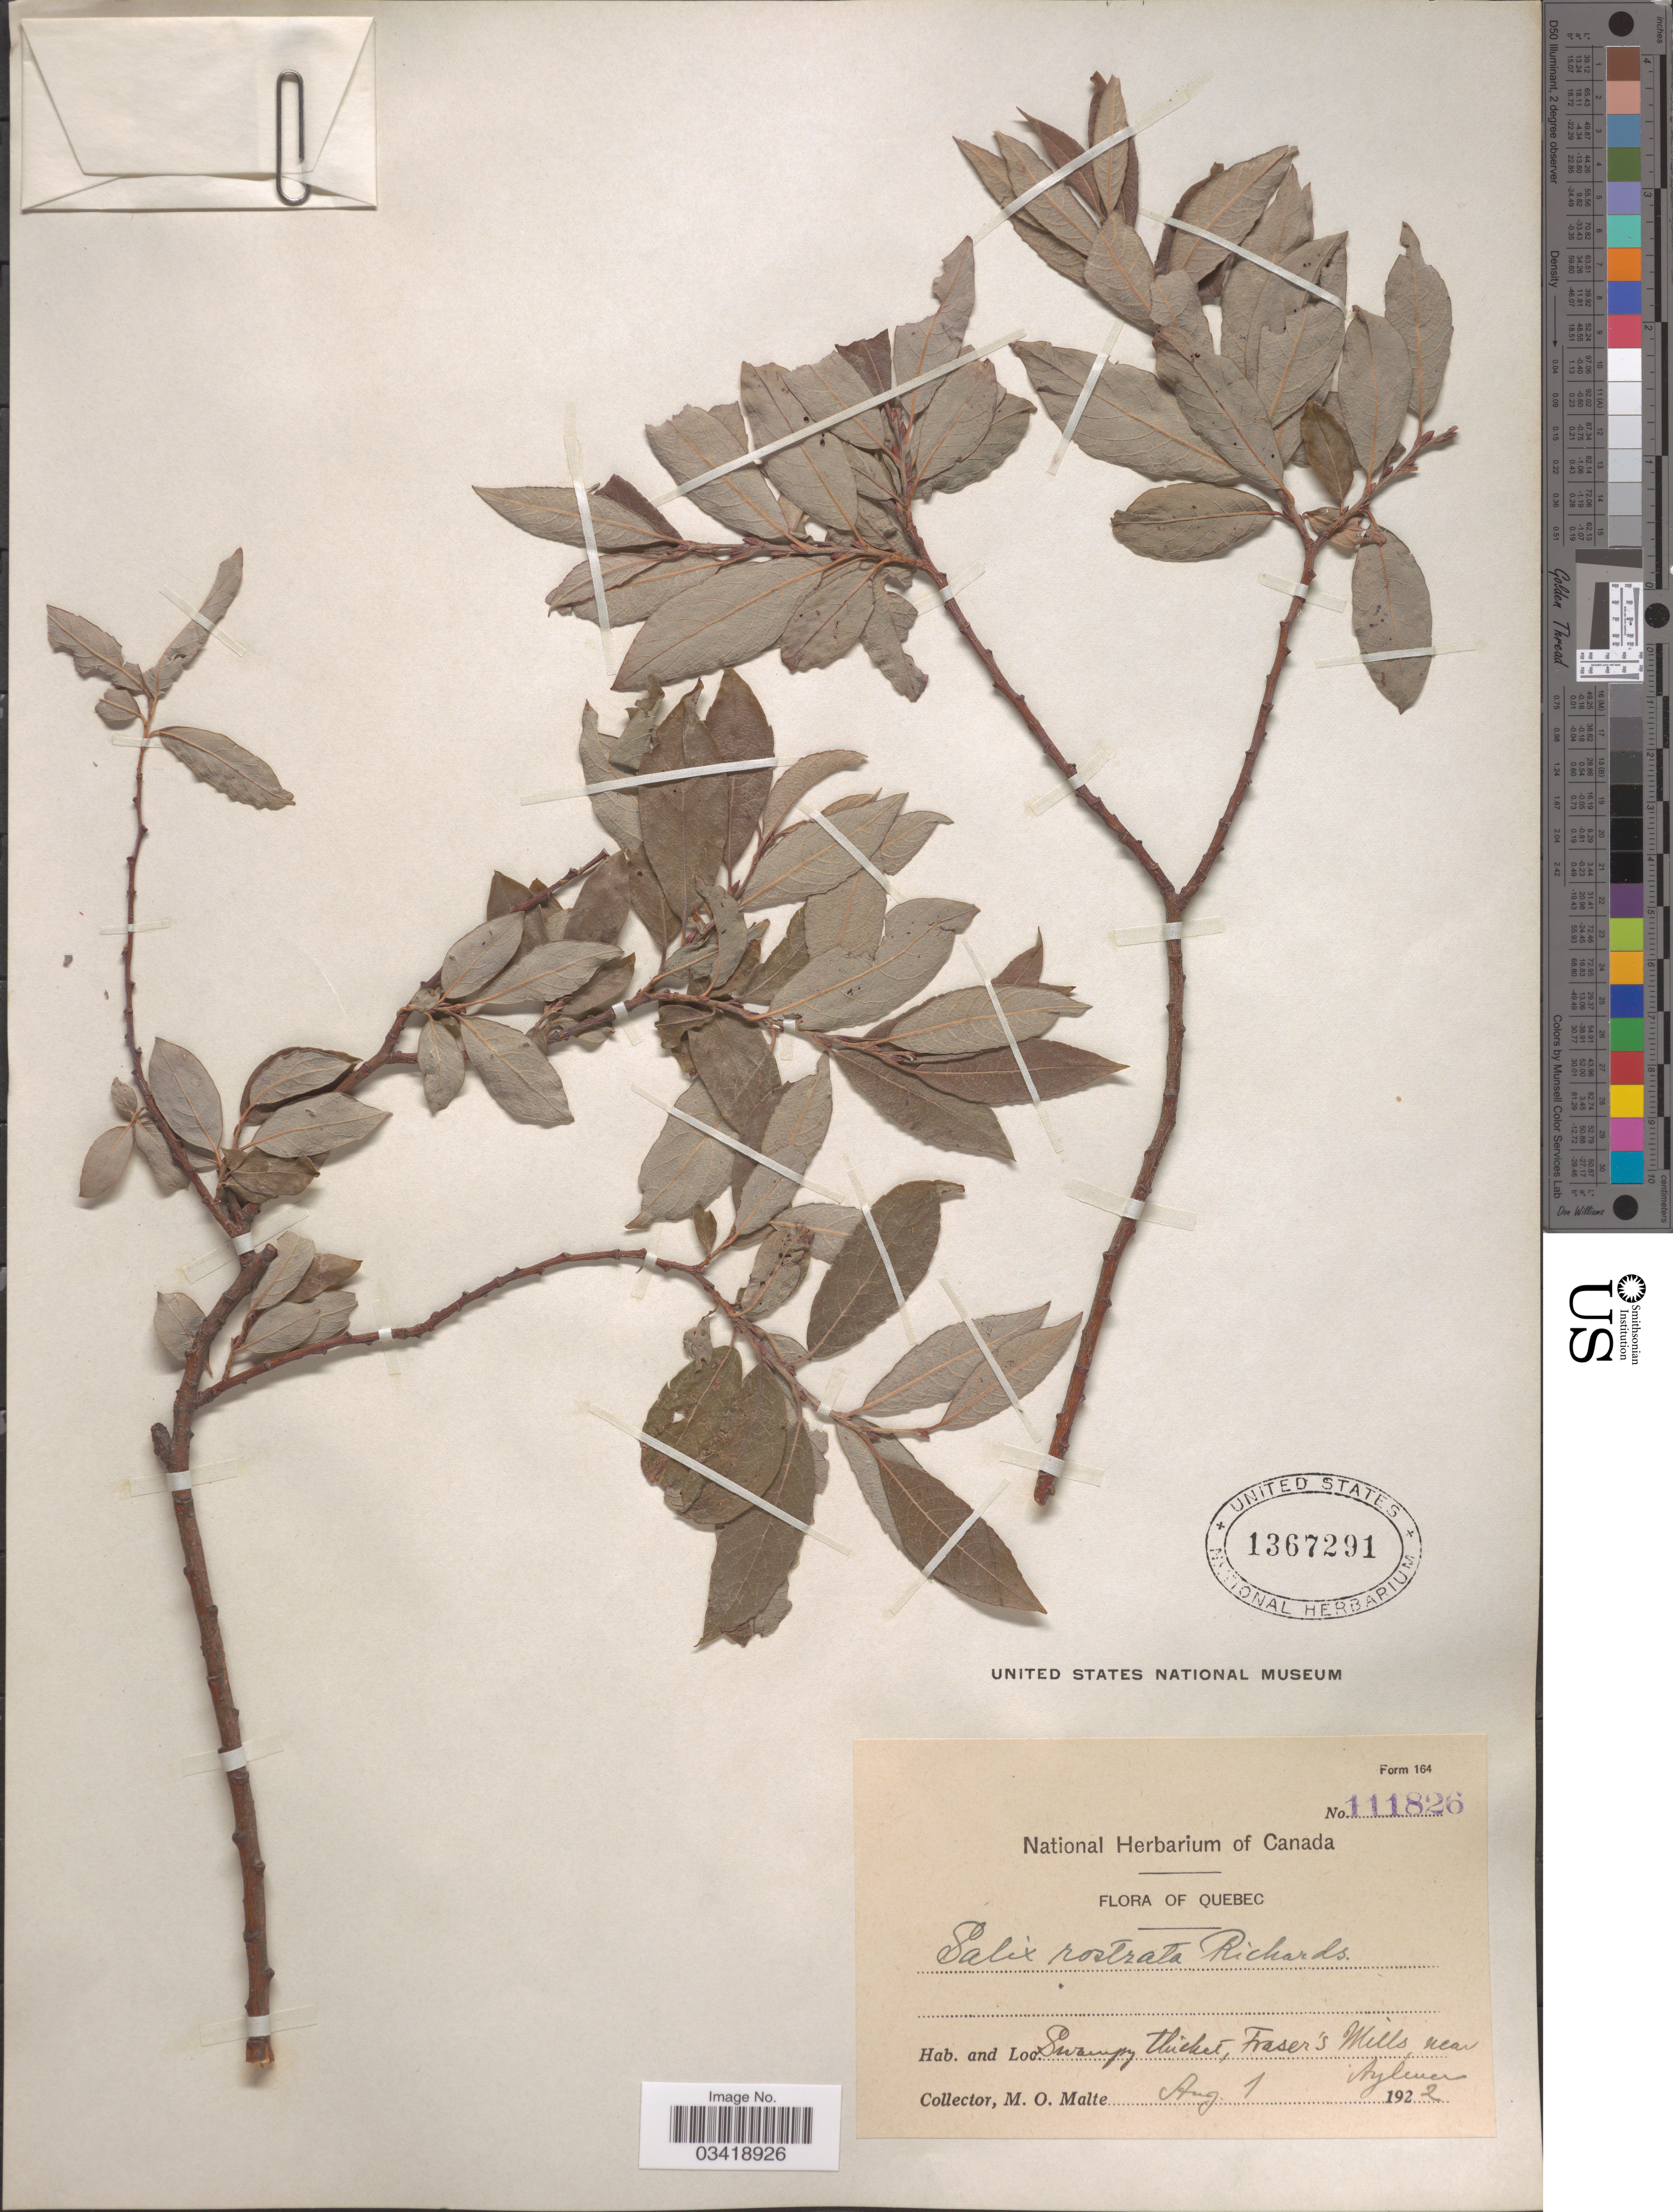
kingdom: Plantae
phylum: Tracheophyta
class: Magnoliopsida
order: Malpighiales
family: Salicaceae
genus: Salix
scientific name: Salix bebbiana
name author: Sarg.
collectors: M. O. Malte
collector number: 111826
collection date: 1922-08-01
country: Canada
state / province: Quebec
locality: Swampy thicket, Fraser's Mills near Aylmer.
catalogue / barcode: US 1367291